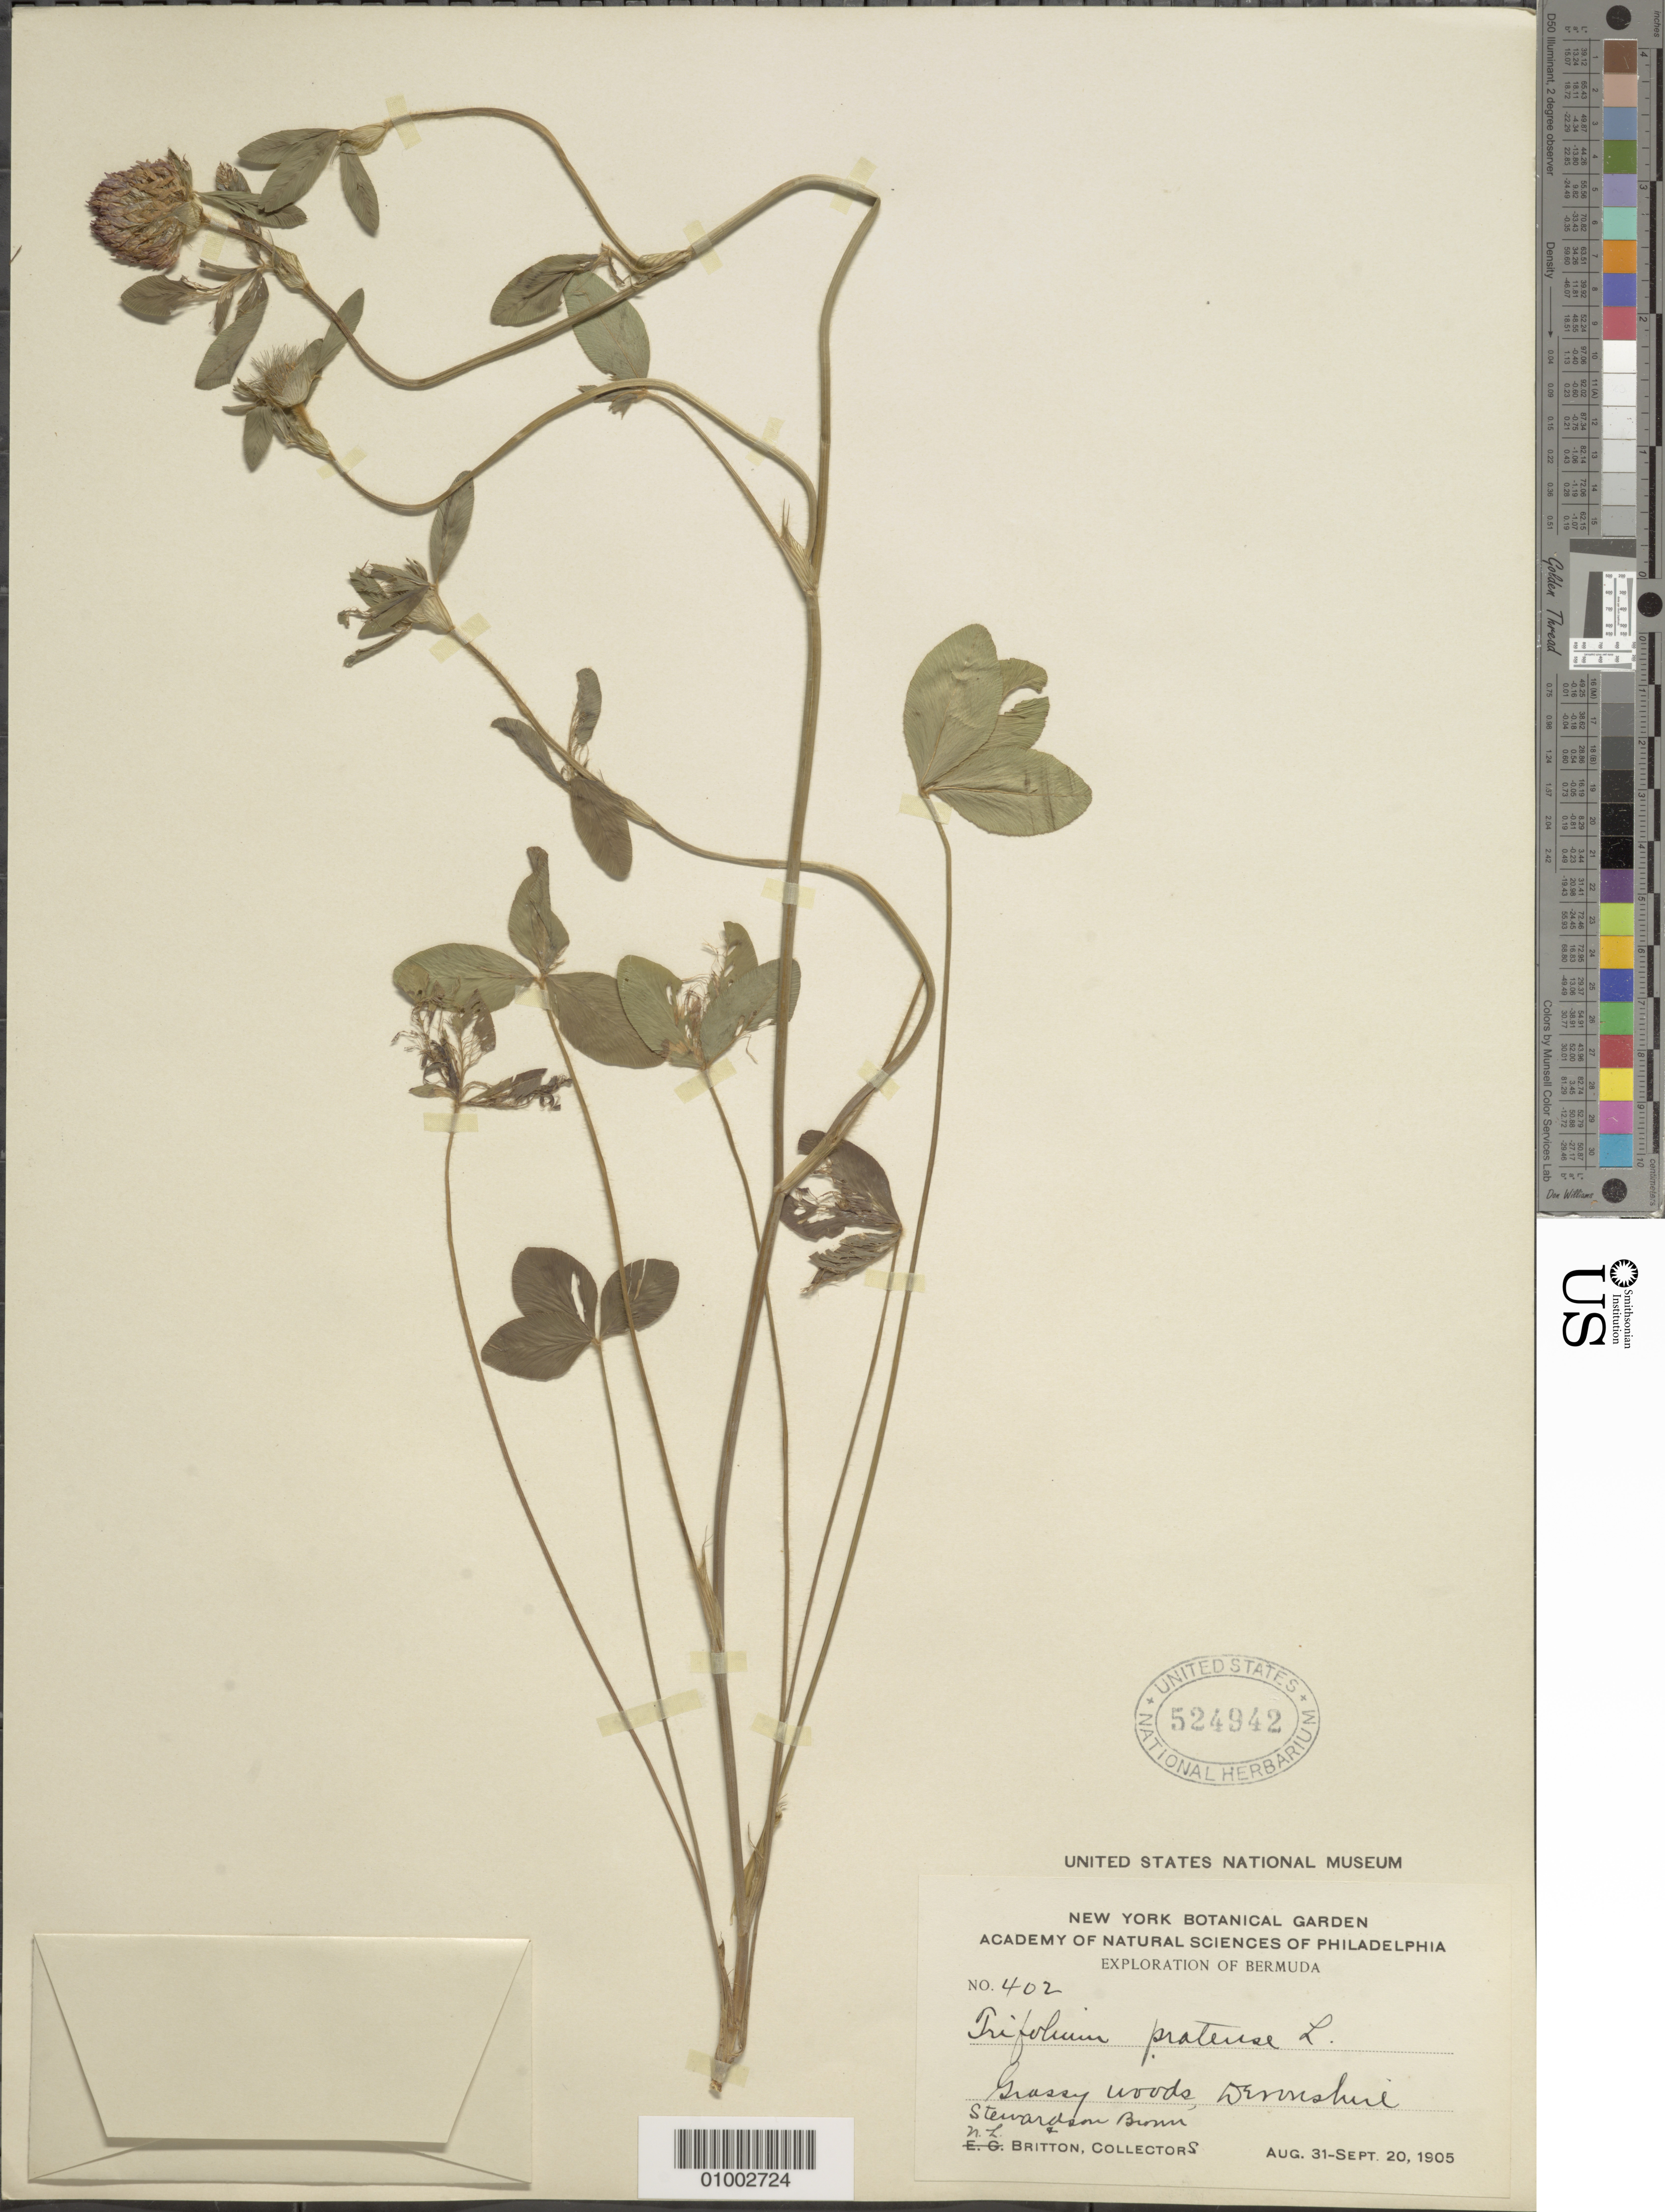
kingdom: Plantae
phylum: Tracheophyta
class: Magnoliopsida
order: Fabales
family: Fabaceae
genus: Trifolium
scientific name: Trifolium pratense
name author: L.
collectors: S. Brown & N. Britton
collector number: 402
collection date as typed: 31 Aug 1905 to 20 Sep 1905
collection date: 1905-08-31/1905-09-20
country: Bermuda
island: Bermuda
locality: Grassy woods, Devonshire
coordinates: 0 N, 0 E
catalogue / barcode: US 524942